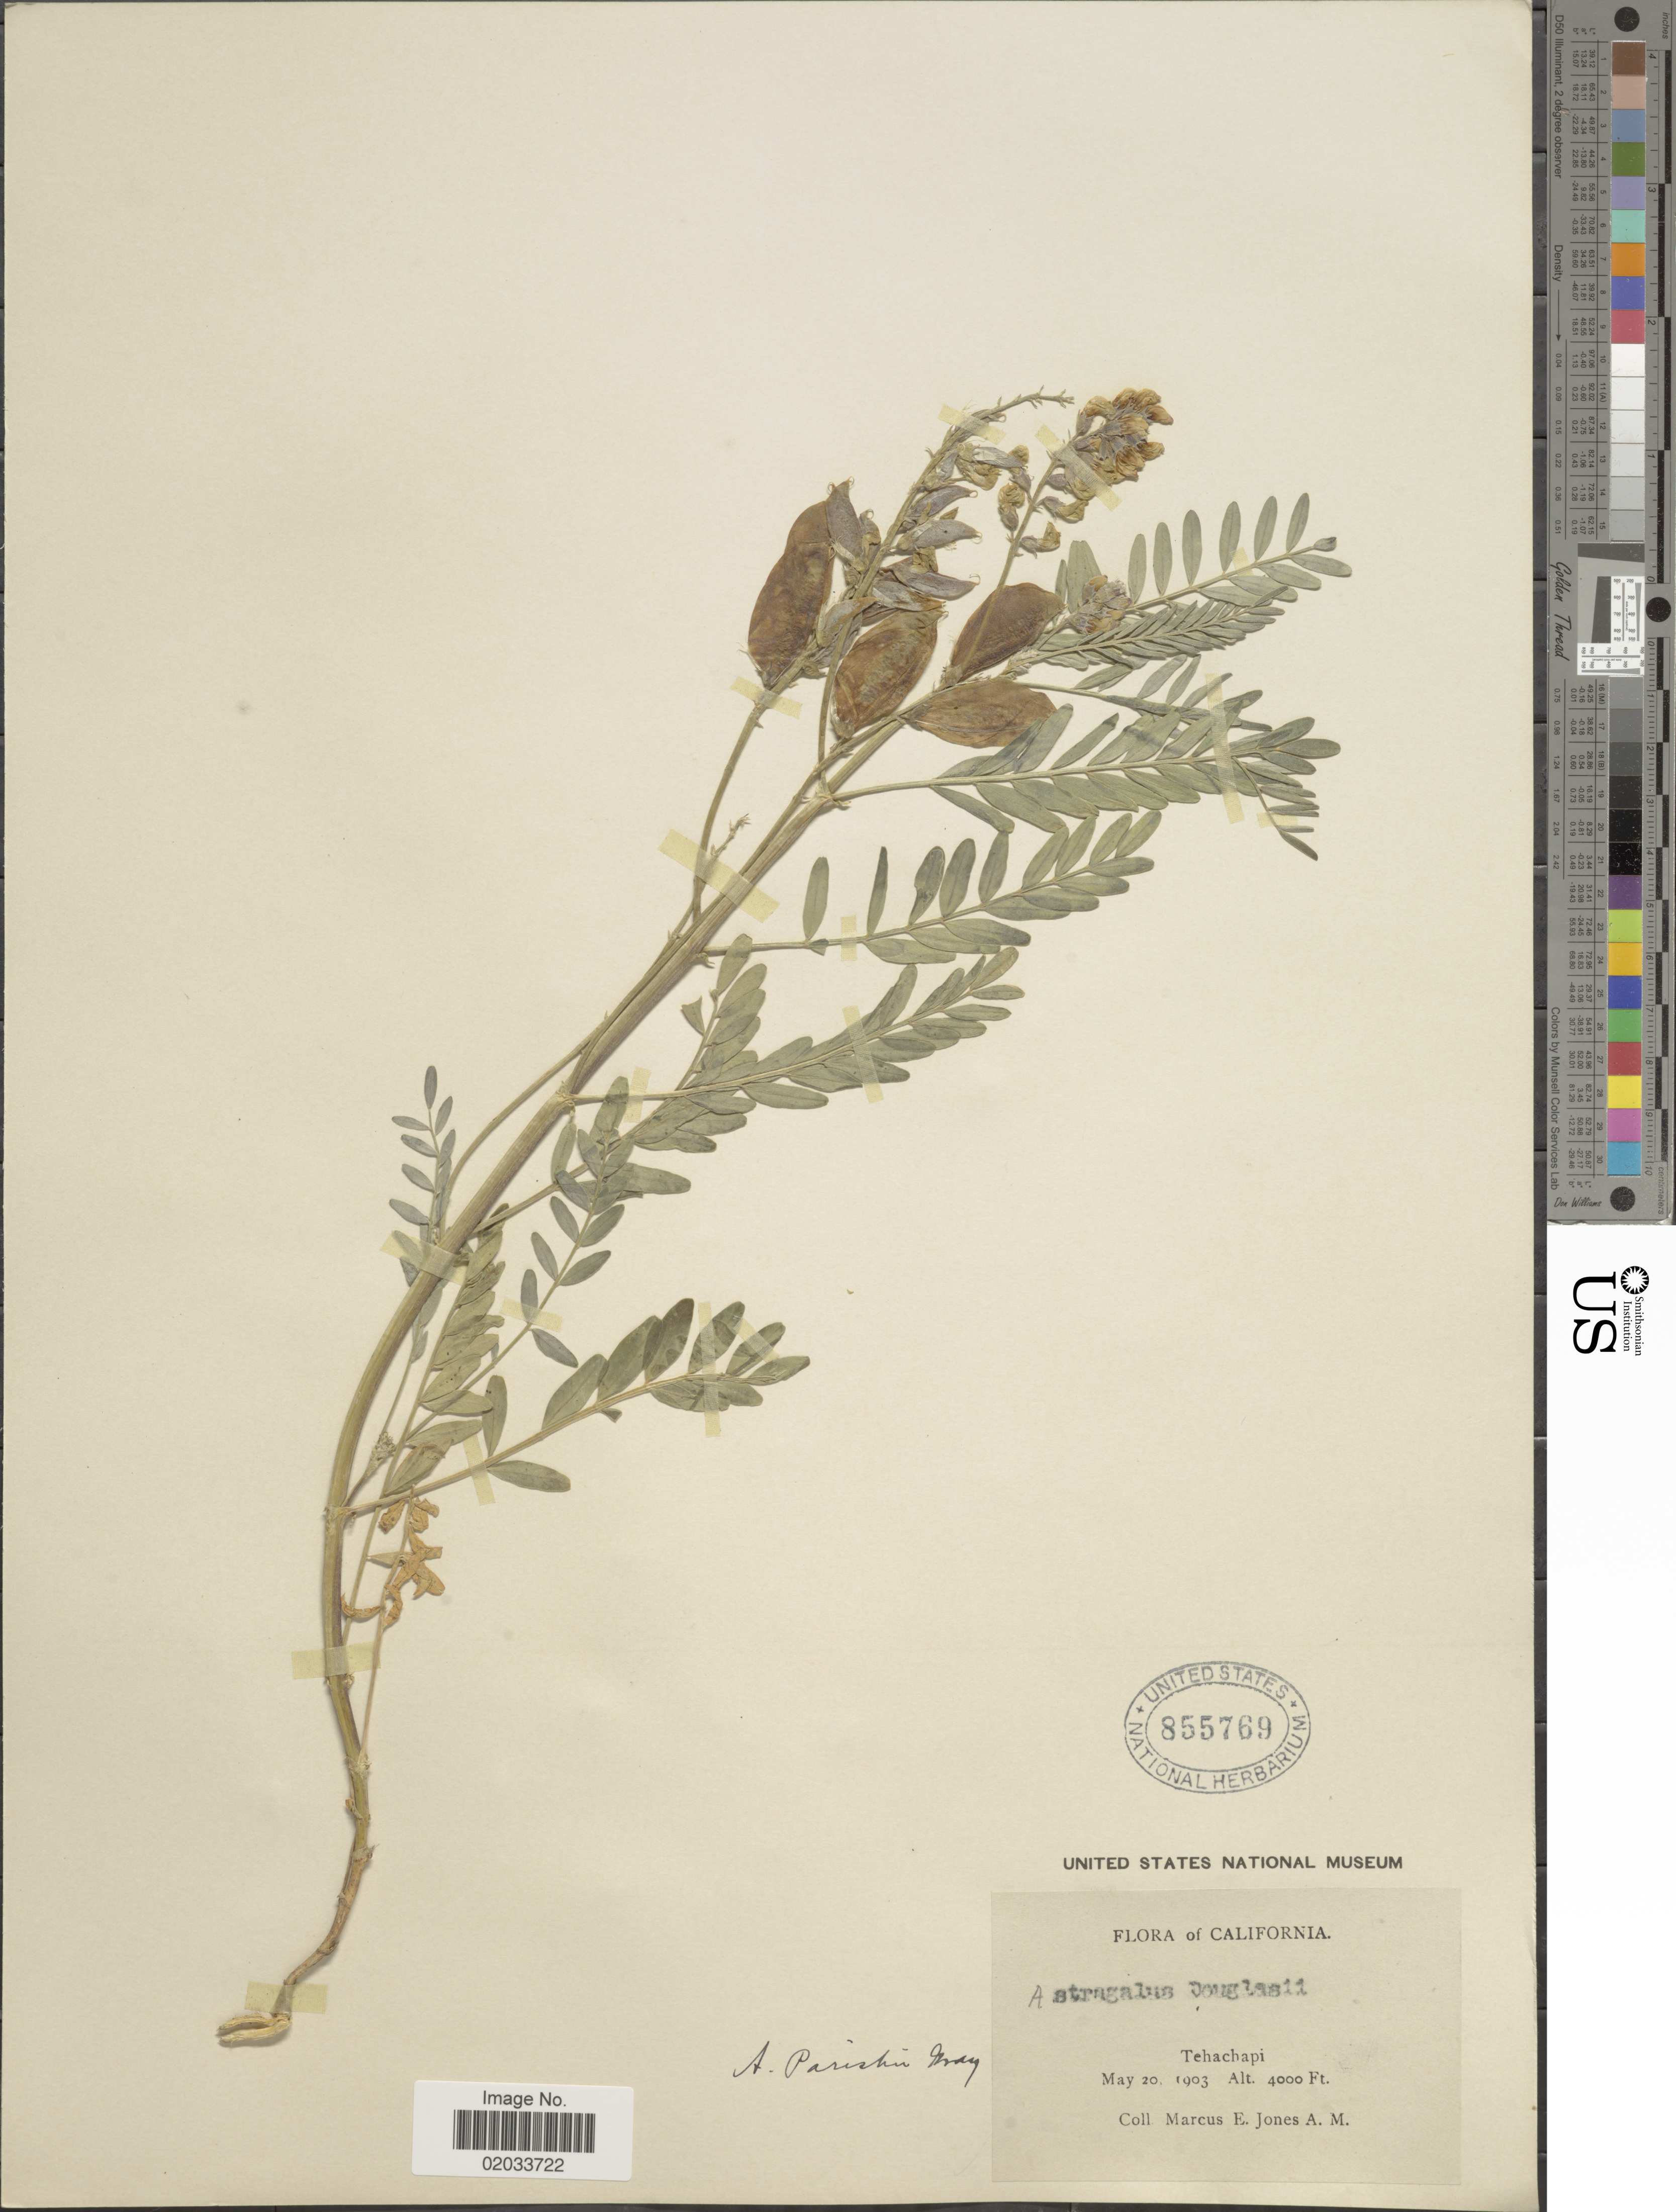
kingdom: Plantae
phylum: Tracheophyta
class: Magnoliopsida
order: Fabales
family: Fabaceae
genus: Astragalus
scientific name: Astragalus parishii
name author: A. Gray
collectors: M. E. Jones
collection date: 1903-05-20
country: United States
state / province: California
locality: Tehachapi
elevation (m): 1219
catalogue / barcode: US 855769